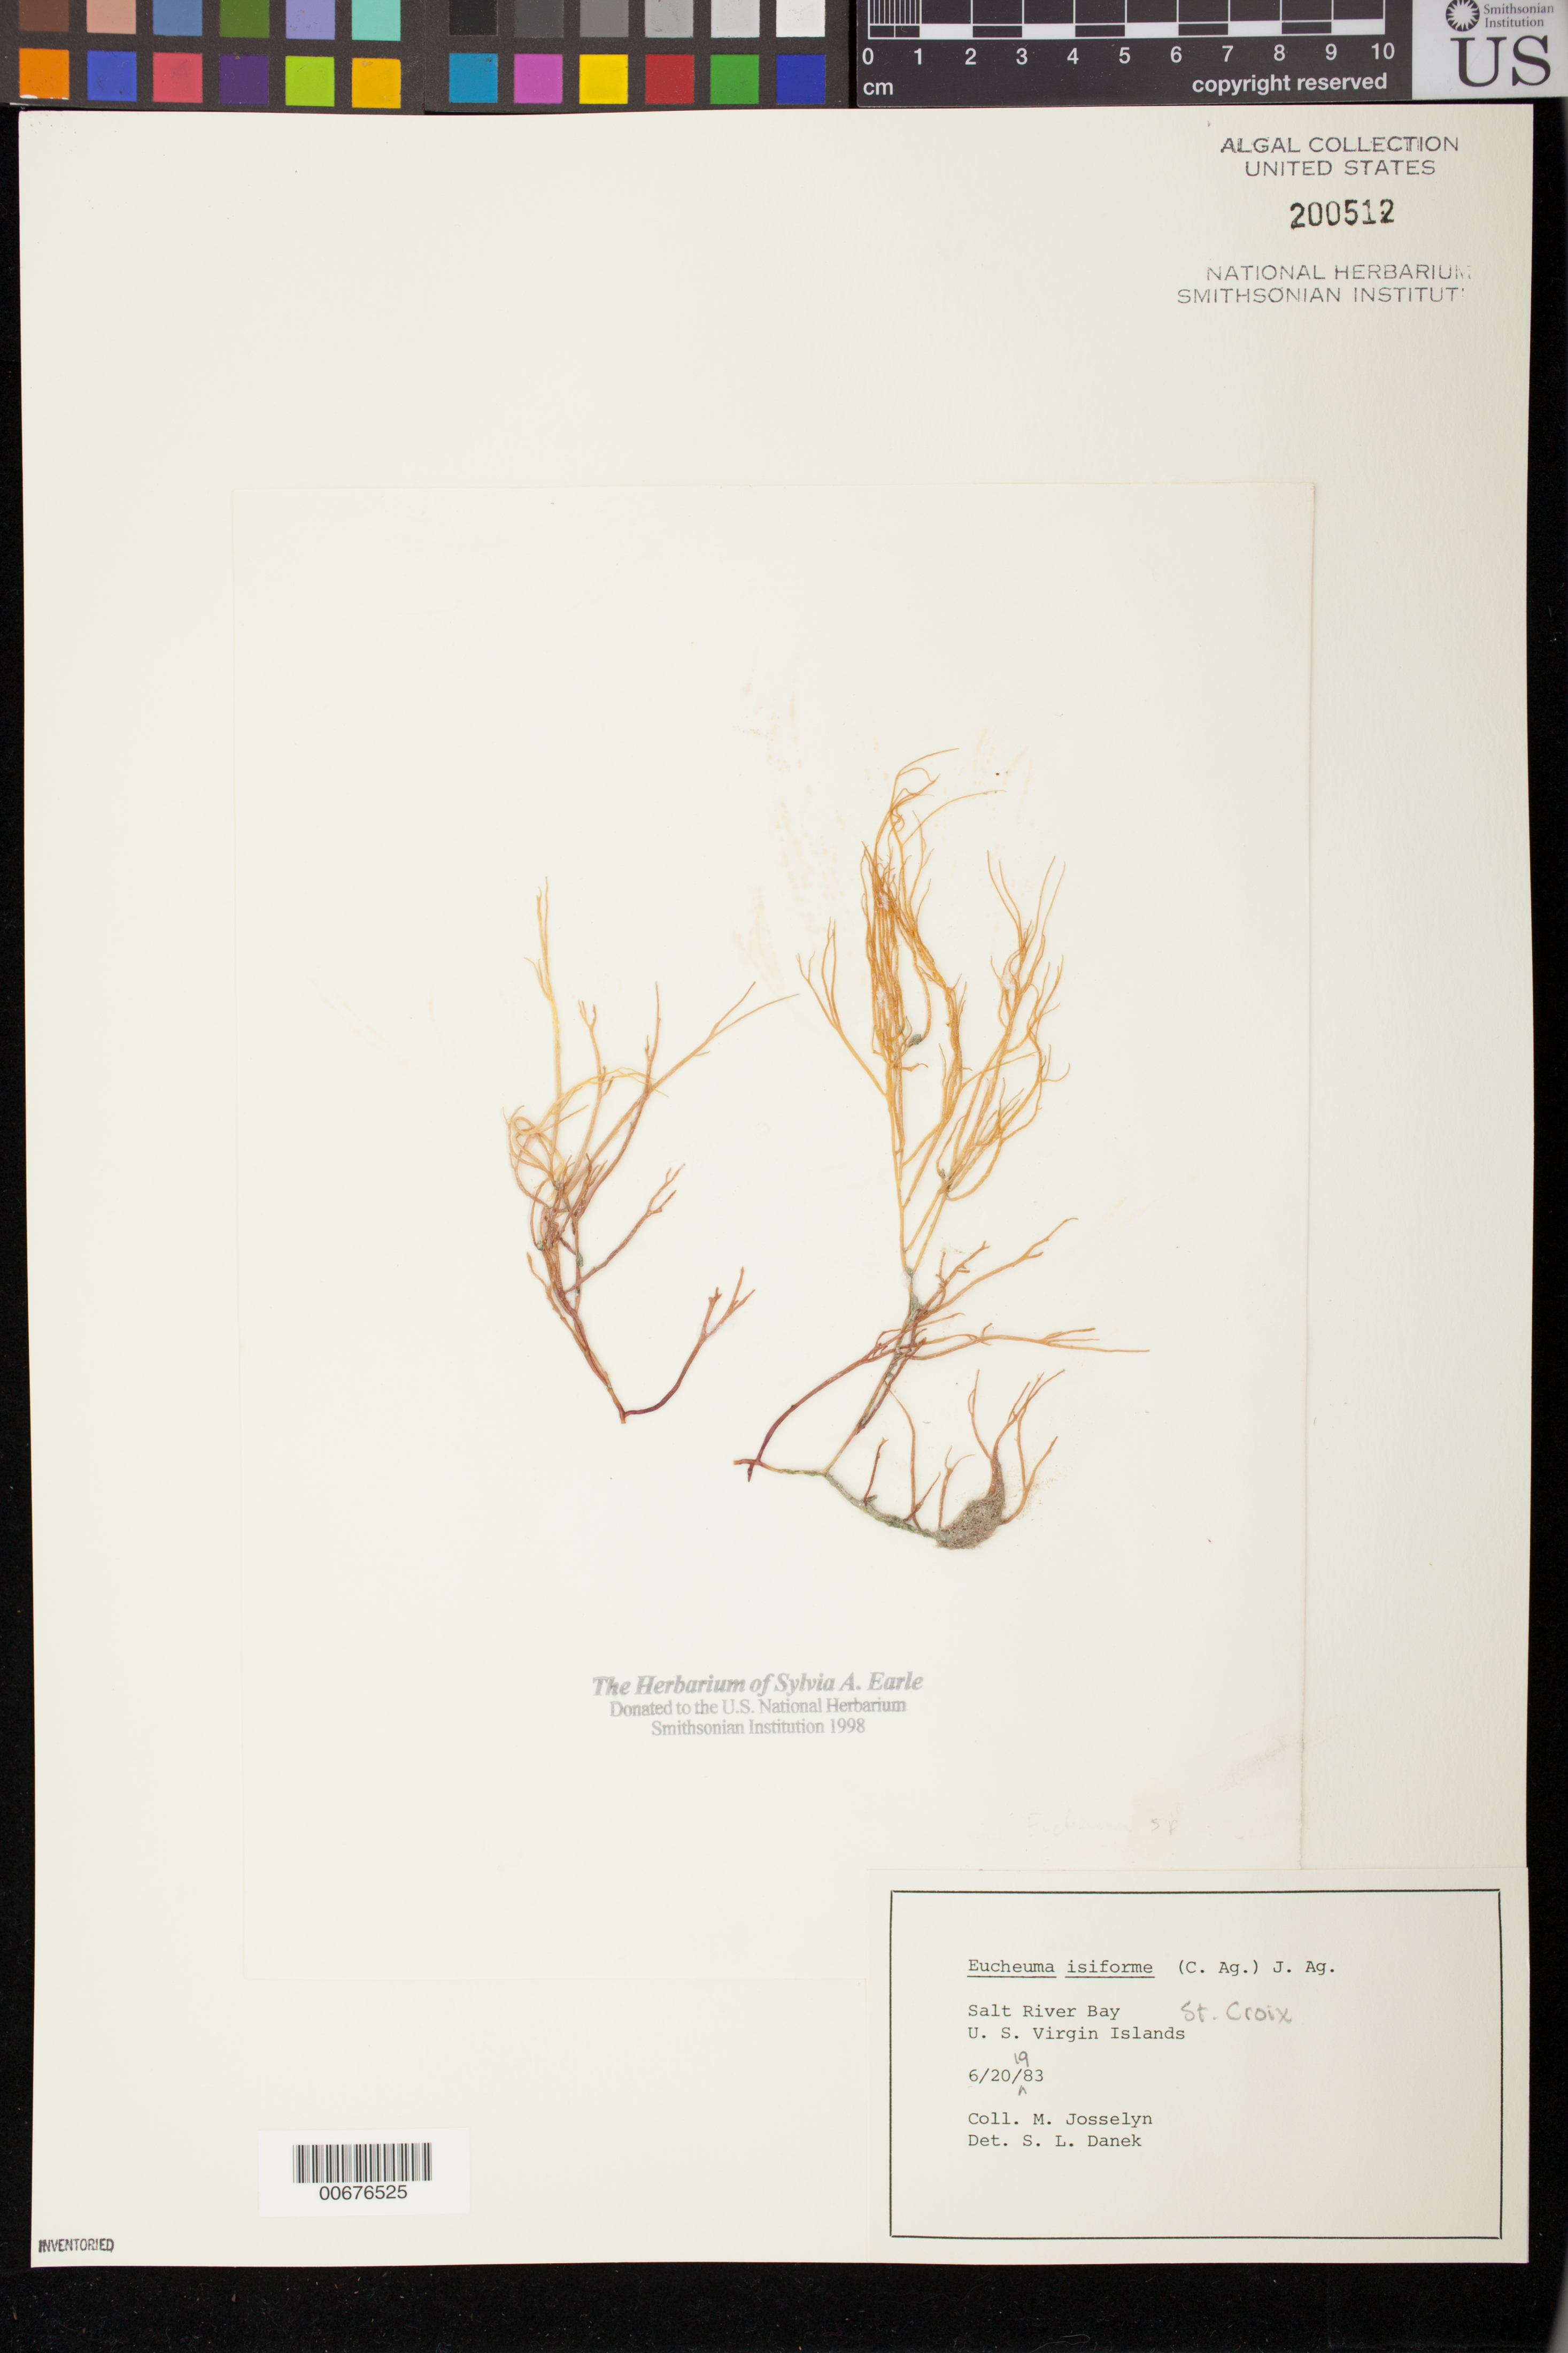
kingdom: Plantae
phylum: Rhodophyta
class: Florideophyceae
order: Gigartinales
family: Solieriaceae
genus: Eucheumatopsis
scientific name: Eucheumatopsis isiformis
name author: (C. Agardh) M.L. Núñez-Resendiz et al.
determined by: Algae name updating Project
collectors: M. Josselyn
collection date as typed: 20 Jun 1983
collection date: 1983-06-20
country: U.S. Virgin Islands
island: St. Croix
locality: Salt River Bay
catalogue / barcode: US 200512